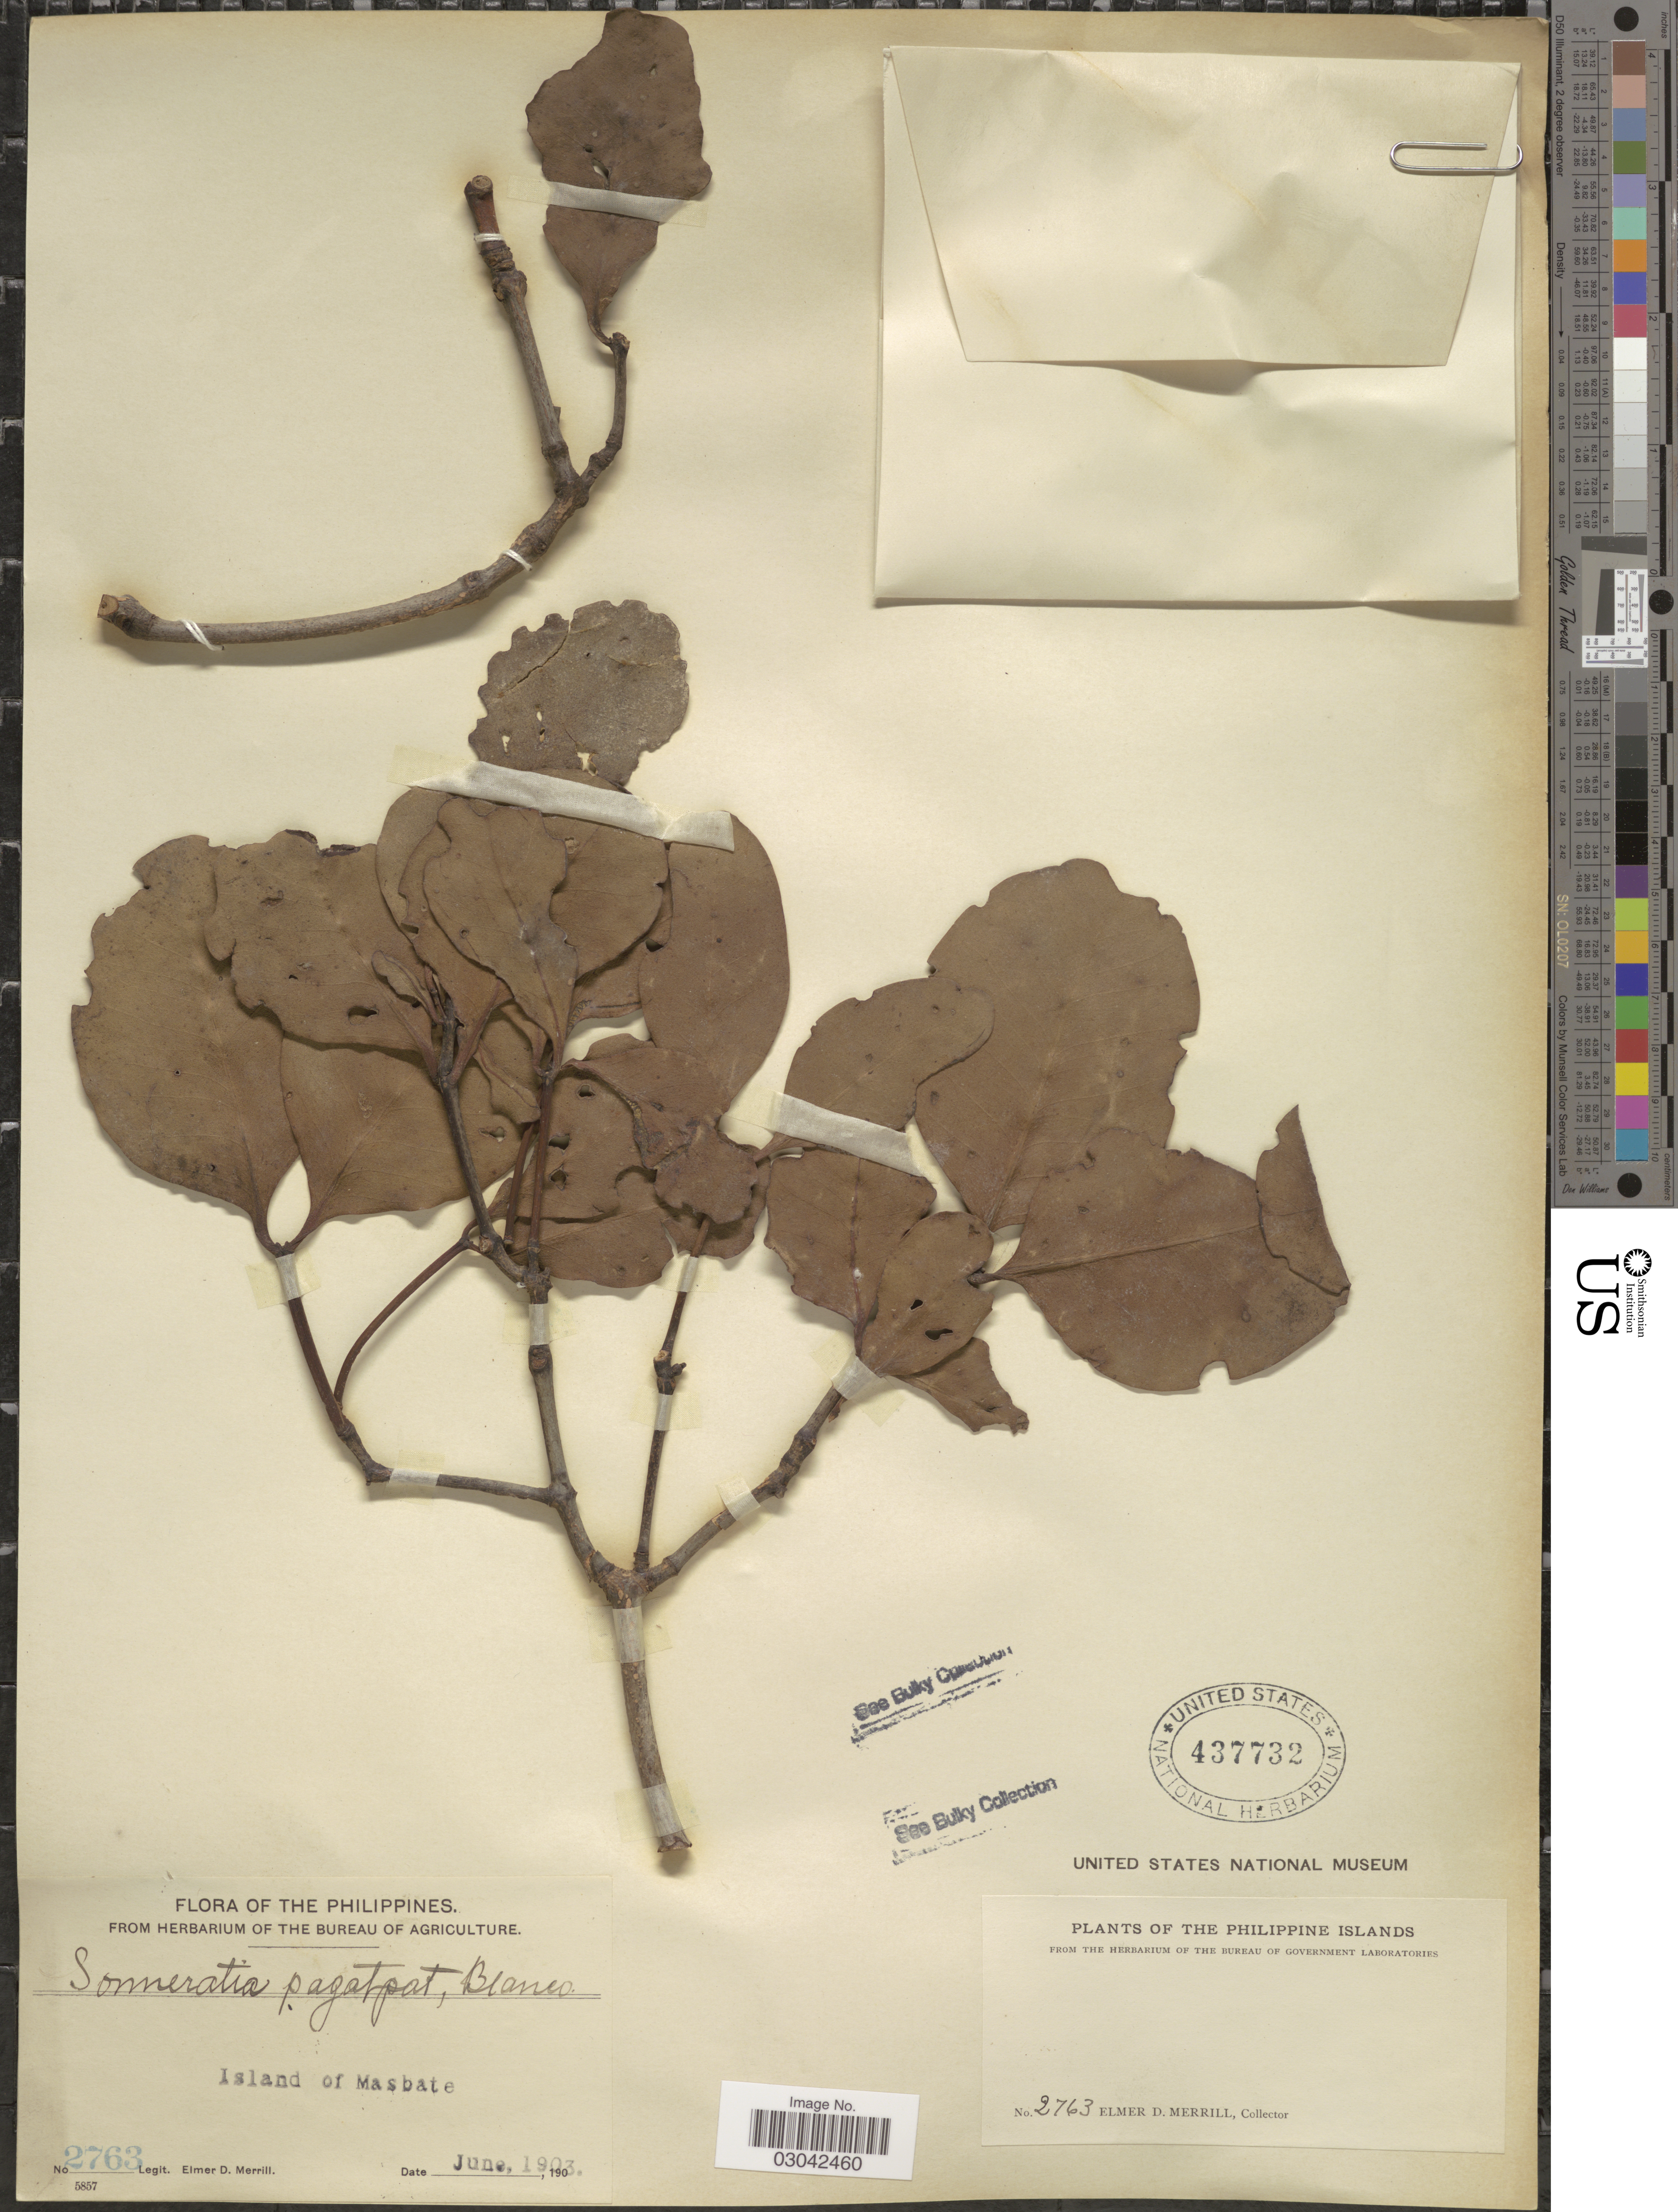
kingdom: Plantae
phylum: Tracheophyta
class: Magnoliopsida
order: Myrtales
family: Lythraceae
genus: Sonneratia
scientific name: Sonneratia pagatpat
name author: Blanco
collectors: E. D. Merrill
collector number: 2763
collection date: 1903-06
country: Philippines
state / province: Bicol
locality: Island of Masbate.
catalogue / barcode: US 437732